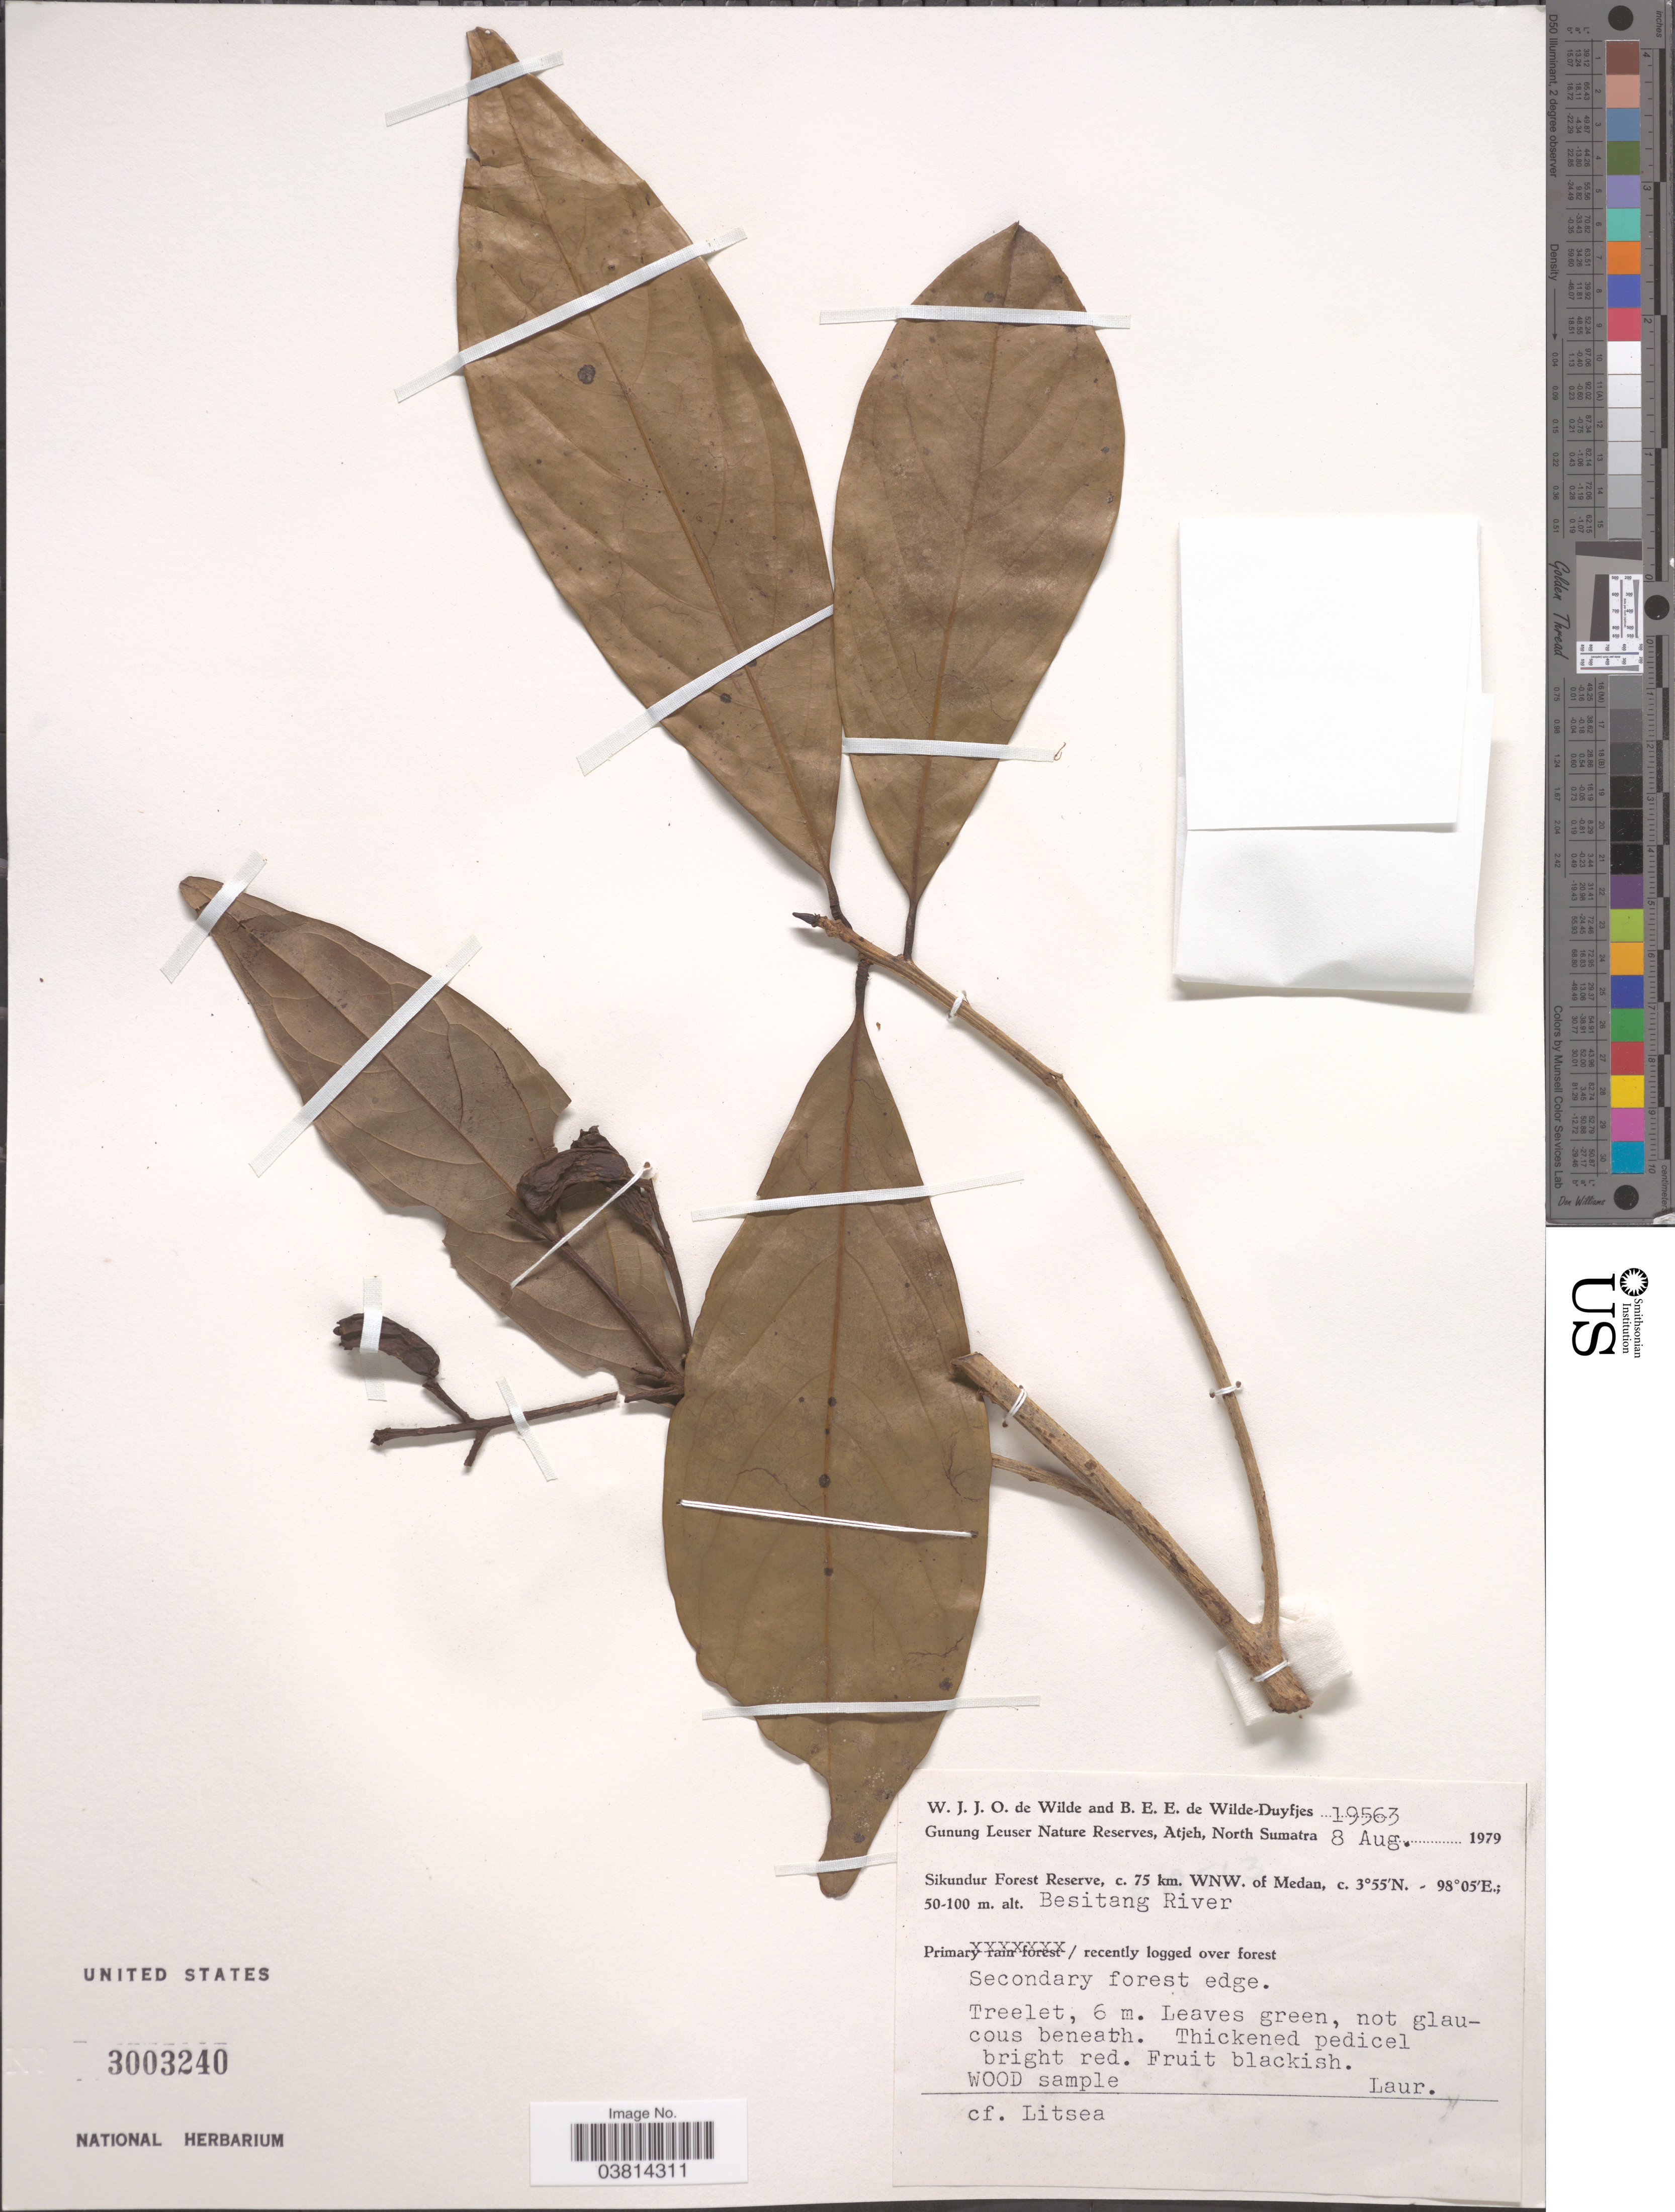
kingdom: Plantae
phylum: Tracheophyta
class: Magnoliopsida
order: Laurales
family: Lauraceae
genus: Litsea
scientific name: Litsea sp.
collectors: W. J. de Wilde & B. E. de Wilde-Duyfjes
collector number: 19563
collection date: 1979-08-08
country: Indonesia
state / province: Sumatra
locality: Gunung Leuser Nature Reserve, Atjeh, North Sumatra. Sikundur Forest Reserve, c. 75 km. WNW. of Medan. Besitang River.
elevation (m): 50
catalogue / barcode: US 3003240